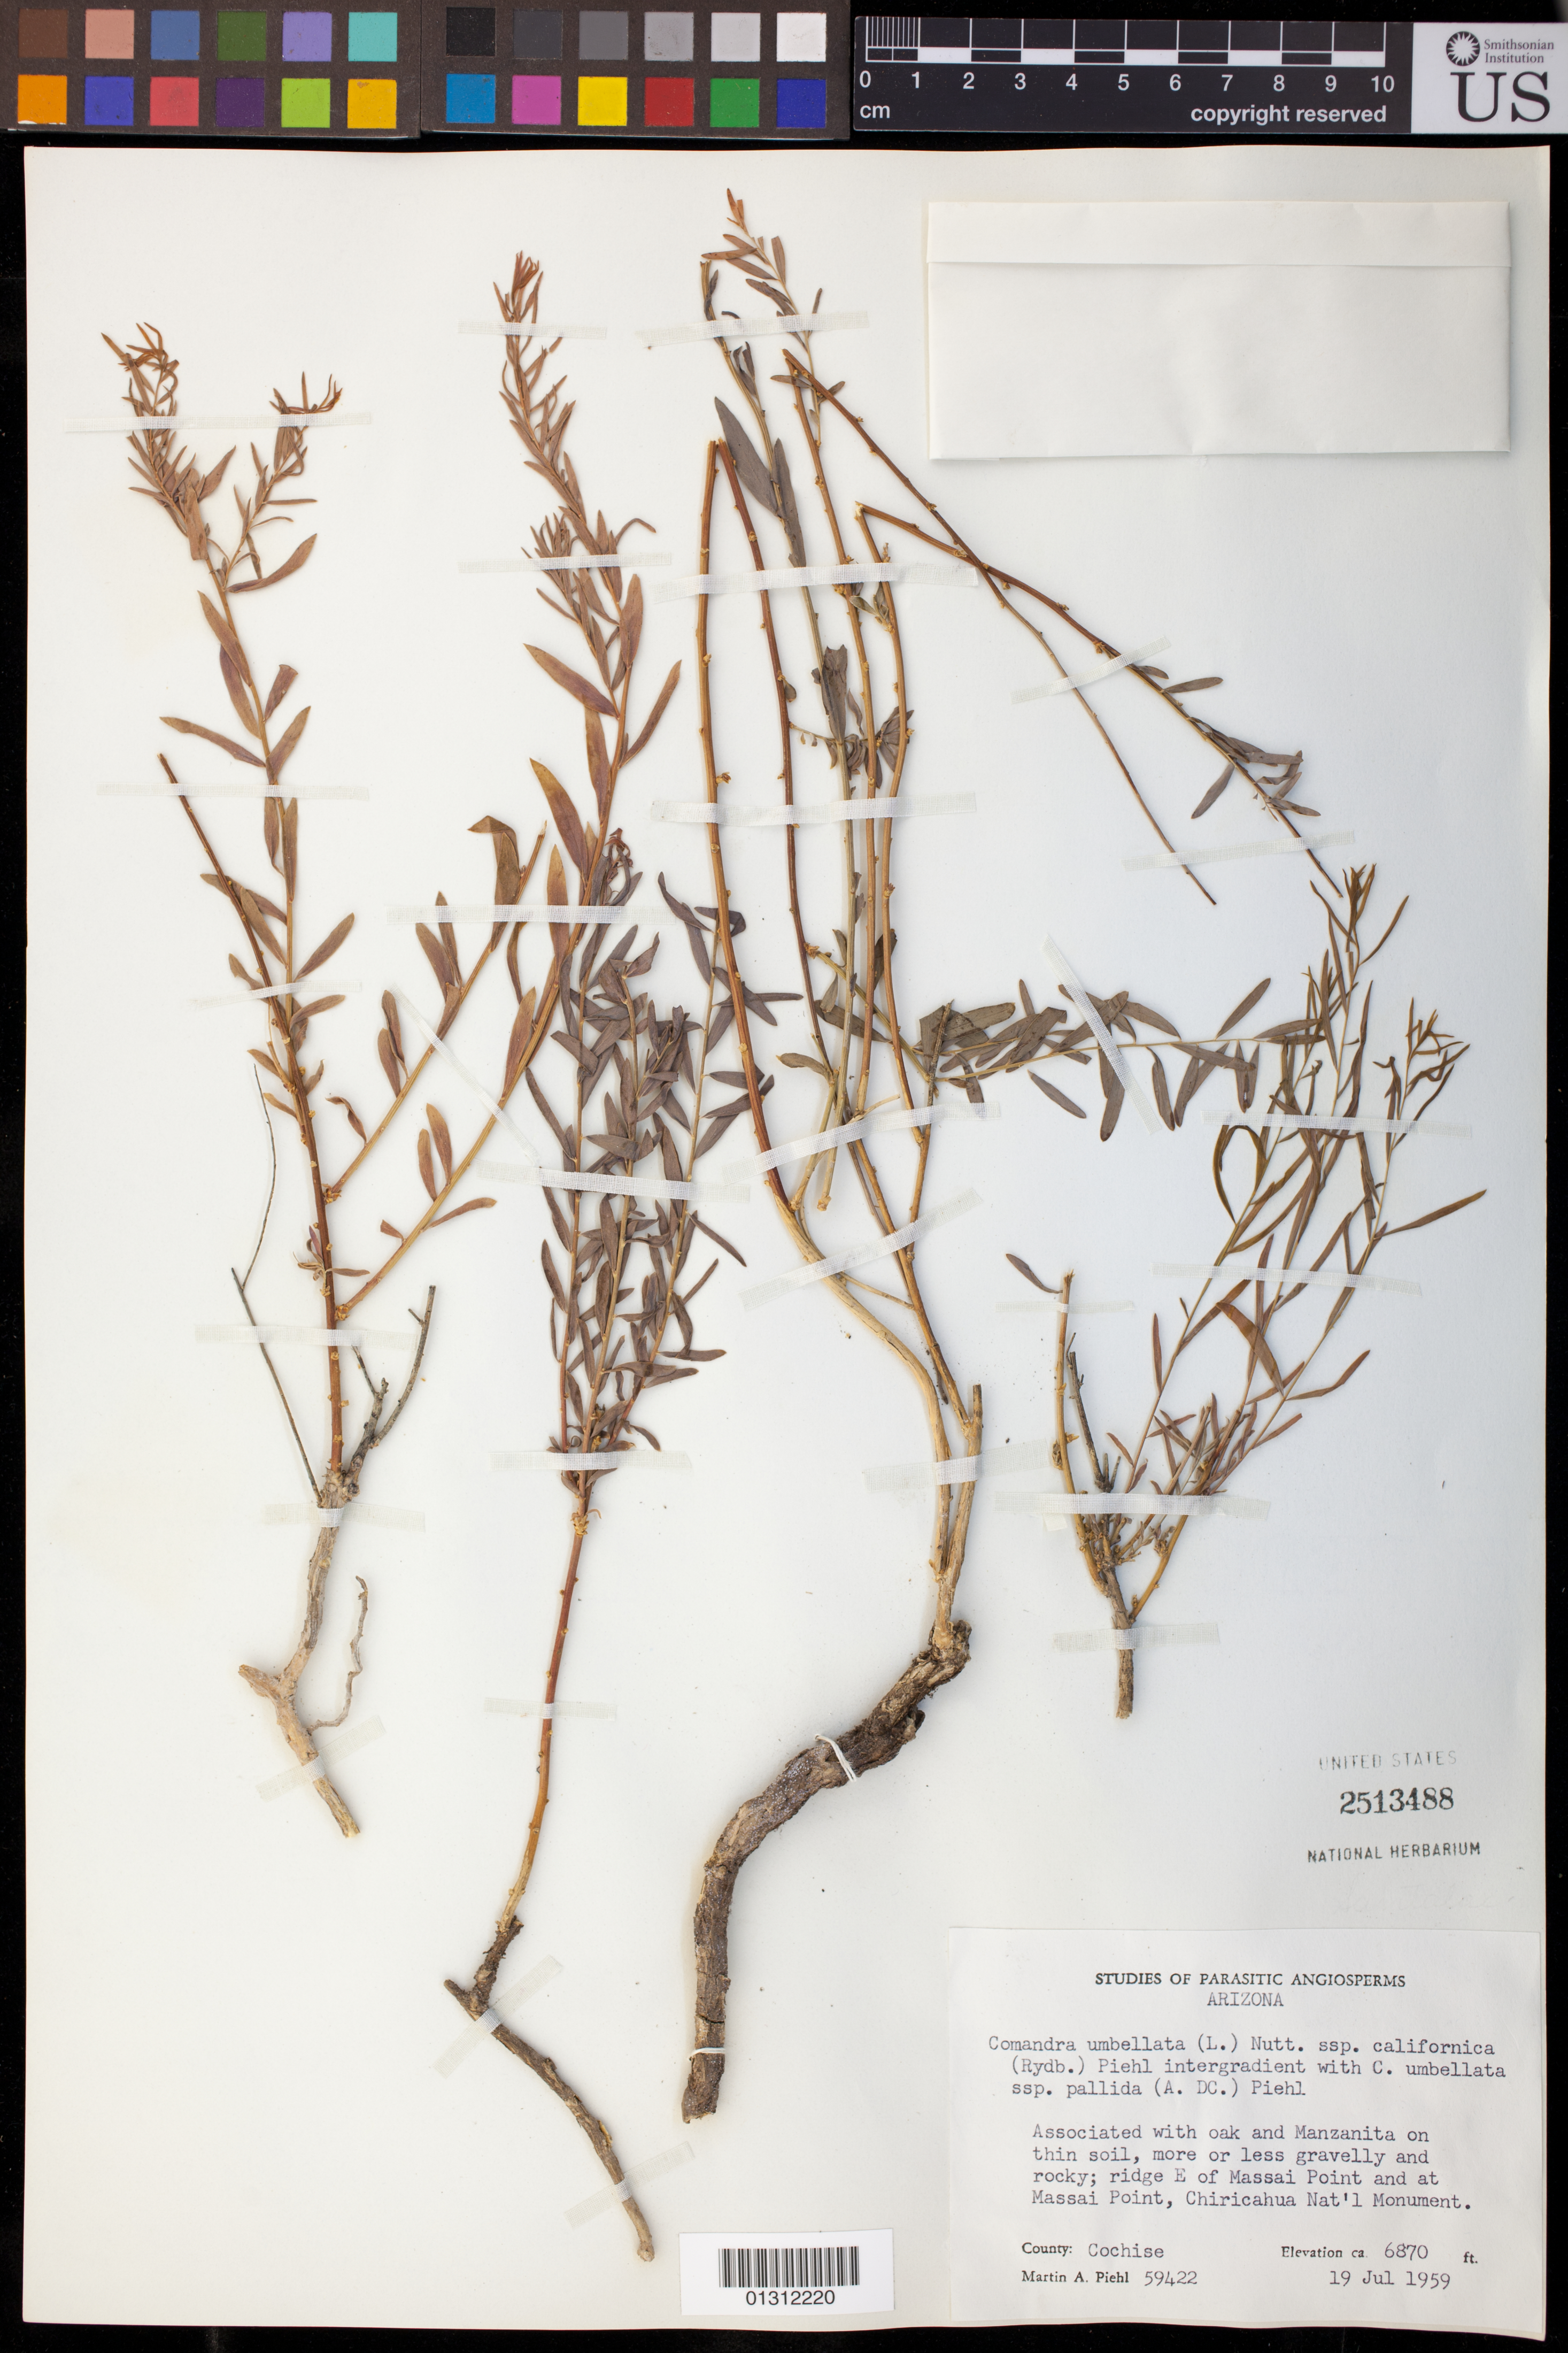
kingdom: Plantae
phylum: Tracheophyta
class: Magnoliopsida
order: Santalales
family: Comandraceae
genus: Comandra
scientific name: Comandra umbellata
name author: (L.) Nutt.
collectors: M. Piehl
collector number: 59422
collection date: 1959-07-09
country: United States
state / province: Arizona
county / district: Cochise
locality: Ridge E of Massai Point and at Massai Point, Chiricahua Nat'l Monument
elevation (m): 2094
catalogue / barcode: US 2513488